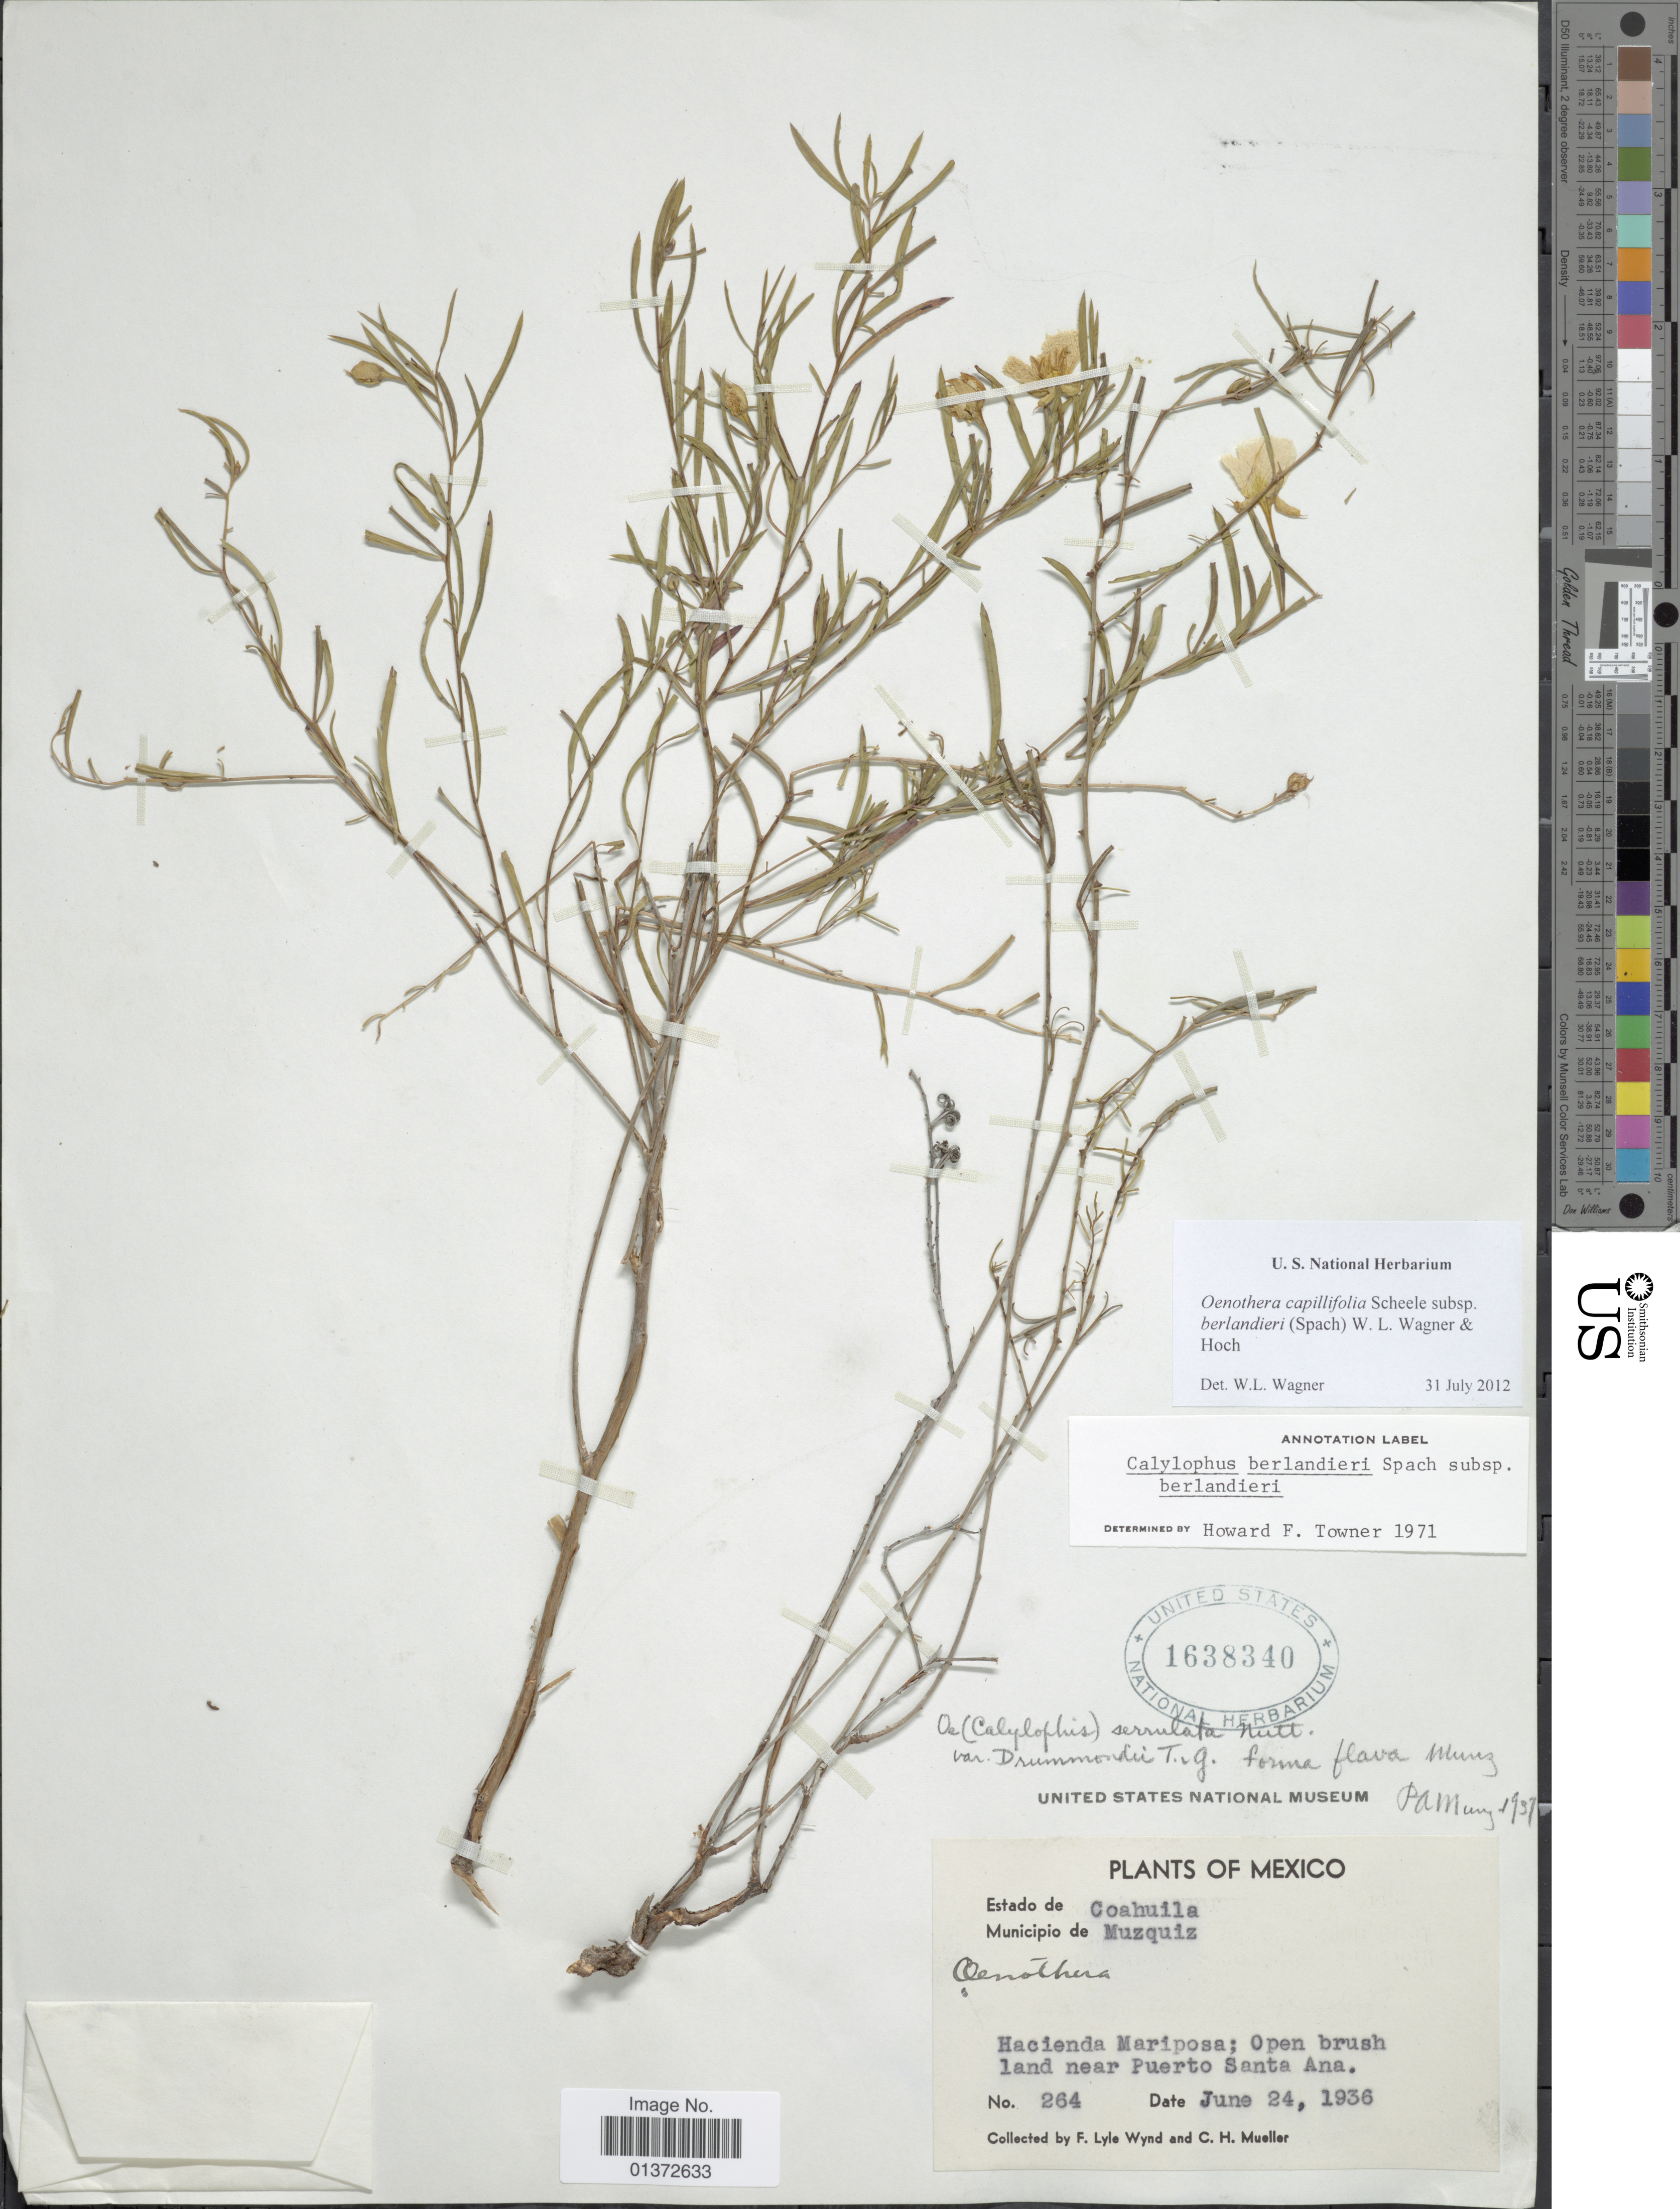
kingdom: Plantae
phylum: Tracheophyta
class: Magnoliopsida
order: Myrtales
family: Onagraceae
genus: Oenothera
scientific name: Oenothera capillifolia subsp. berlandieri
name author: (Spach) W.L. Wagner & Hoch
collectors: F. L. Wynd & C. H. Mueller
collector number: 264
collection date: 1936-06-24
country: Mexico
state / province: Coahuila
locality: Municipio de Muzquiz, Hacienda Mariposa; open brush land near Puerto Santa Ana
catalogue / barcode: US 1638340